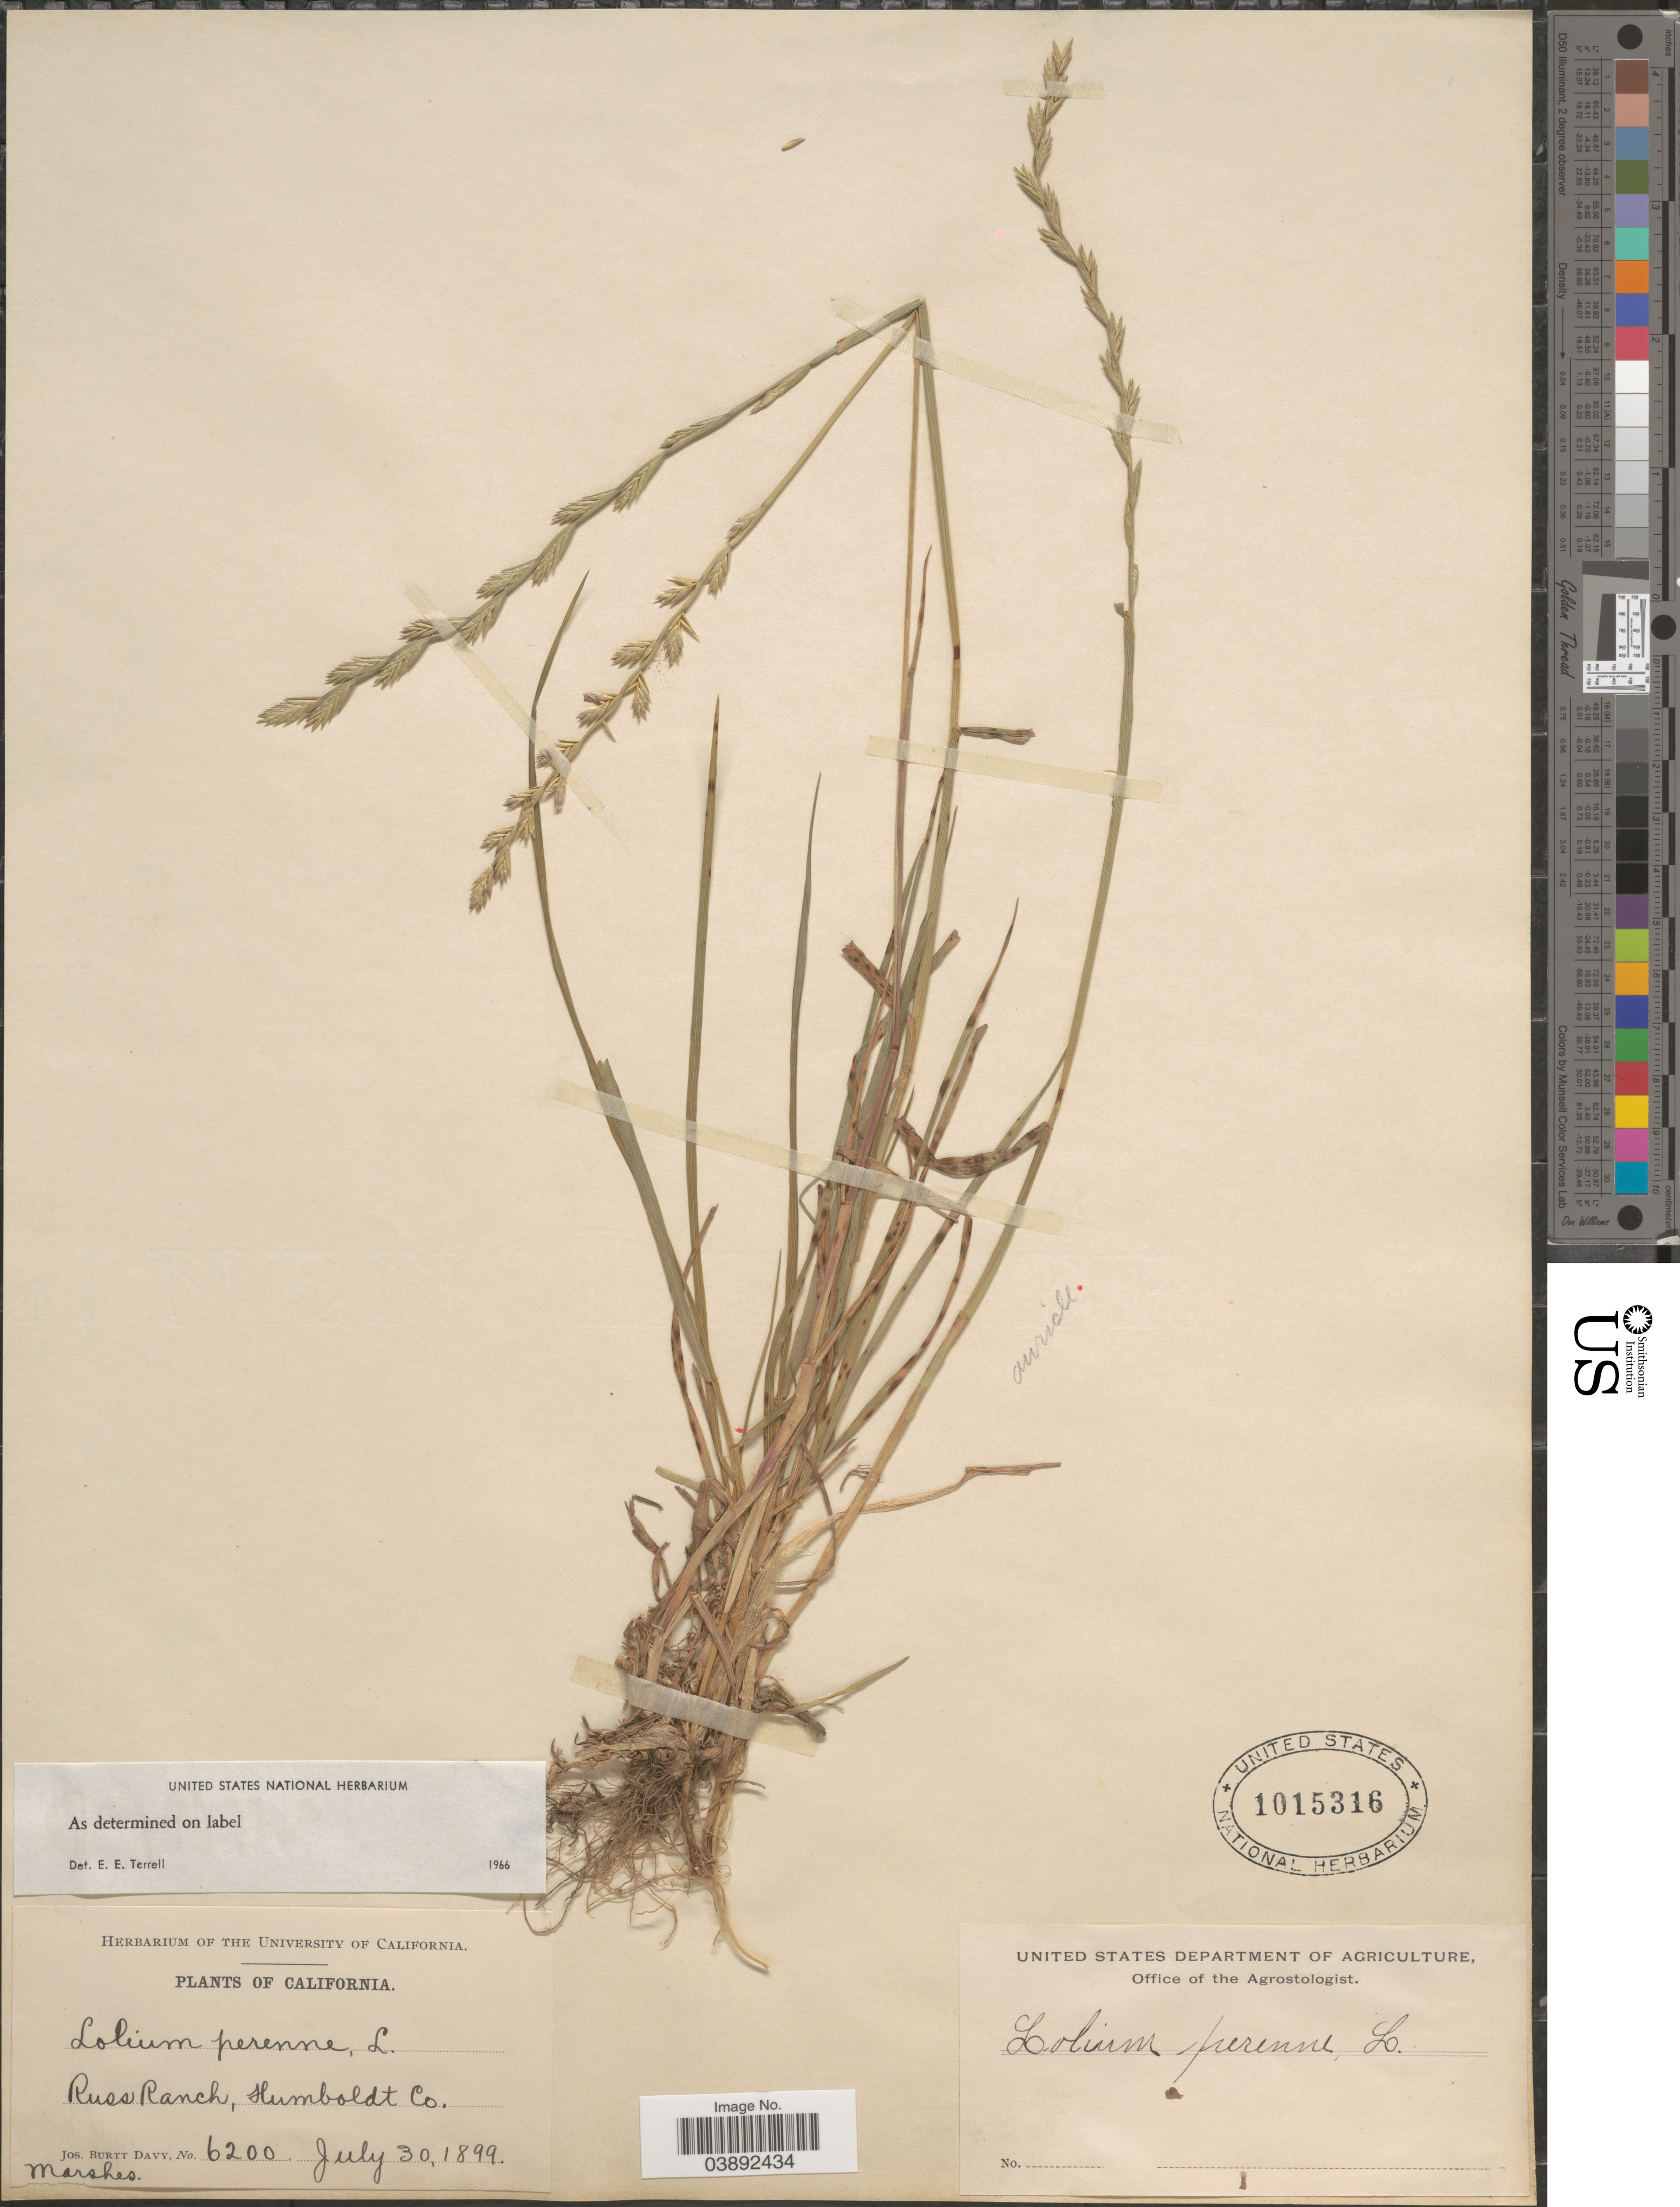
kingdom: Plantae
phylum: Tracheophyta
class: Liliopsida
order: Poales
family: Poaceae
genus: Lolium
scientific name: Lolium perenne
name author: L.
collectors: J. Burtt Davy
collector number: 6200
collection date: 1899-07-30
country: United States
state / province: California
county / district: Humboldt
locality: Russ Ranch, Humboldt Co.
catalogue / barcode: US 1015316